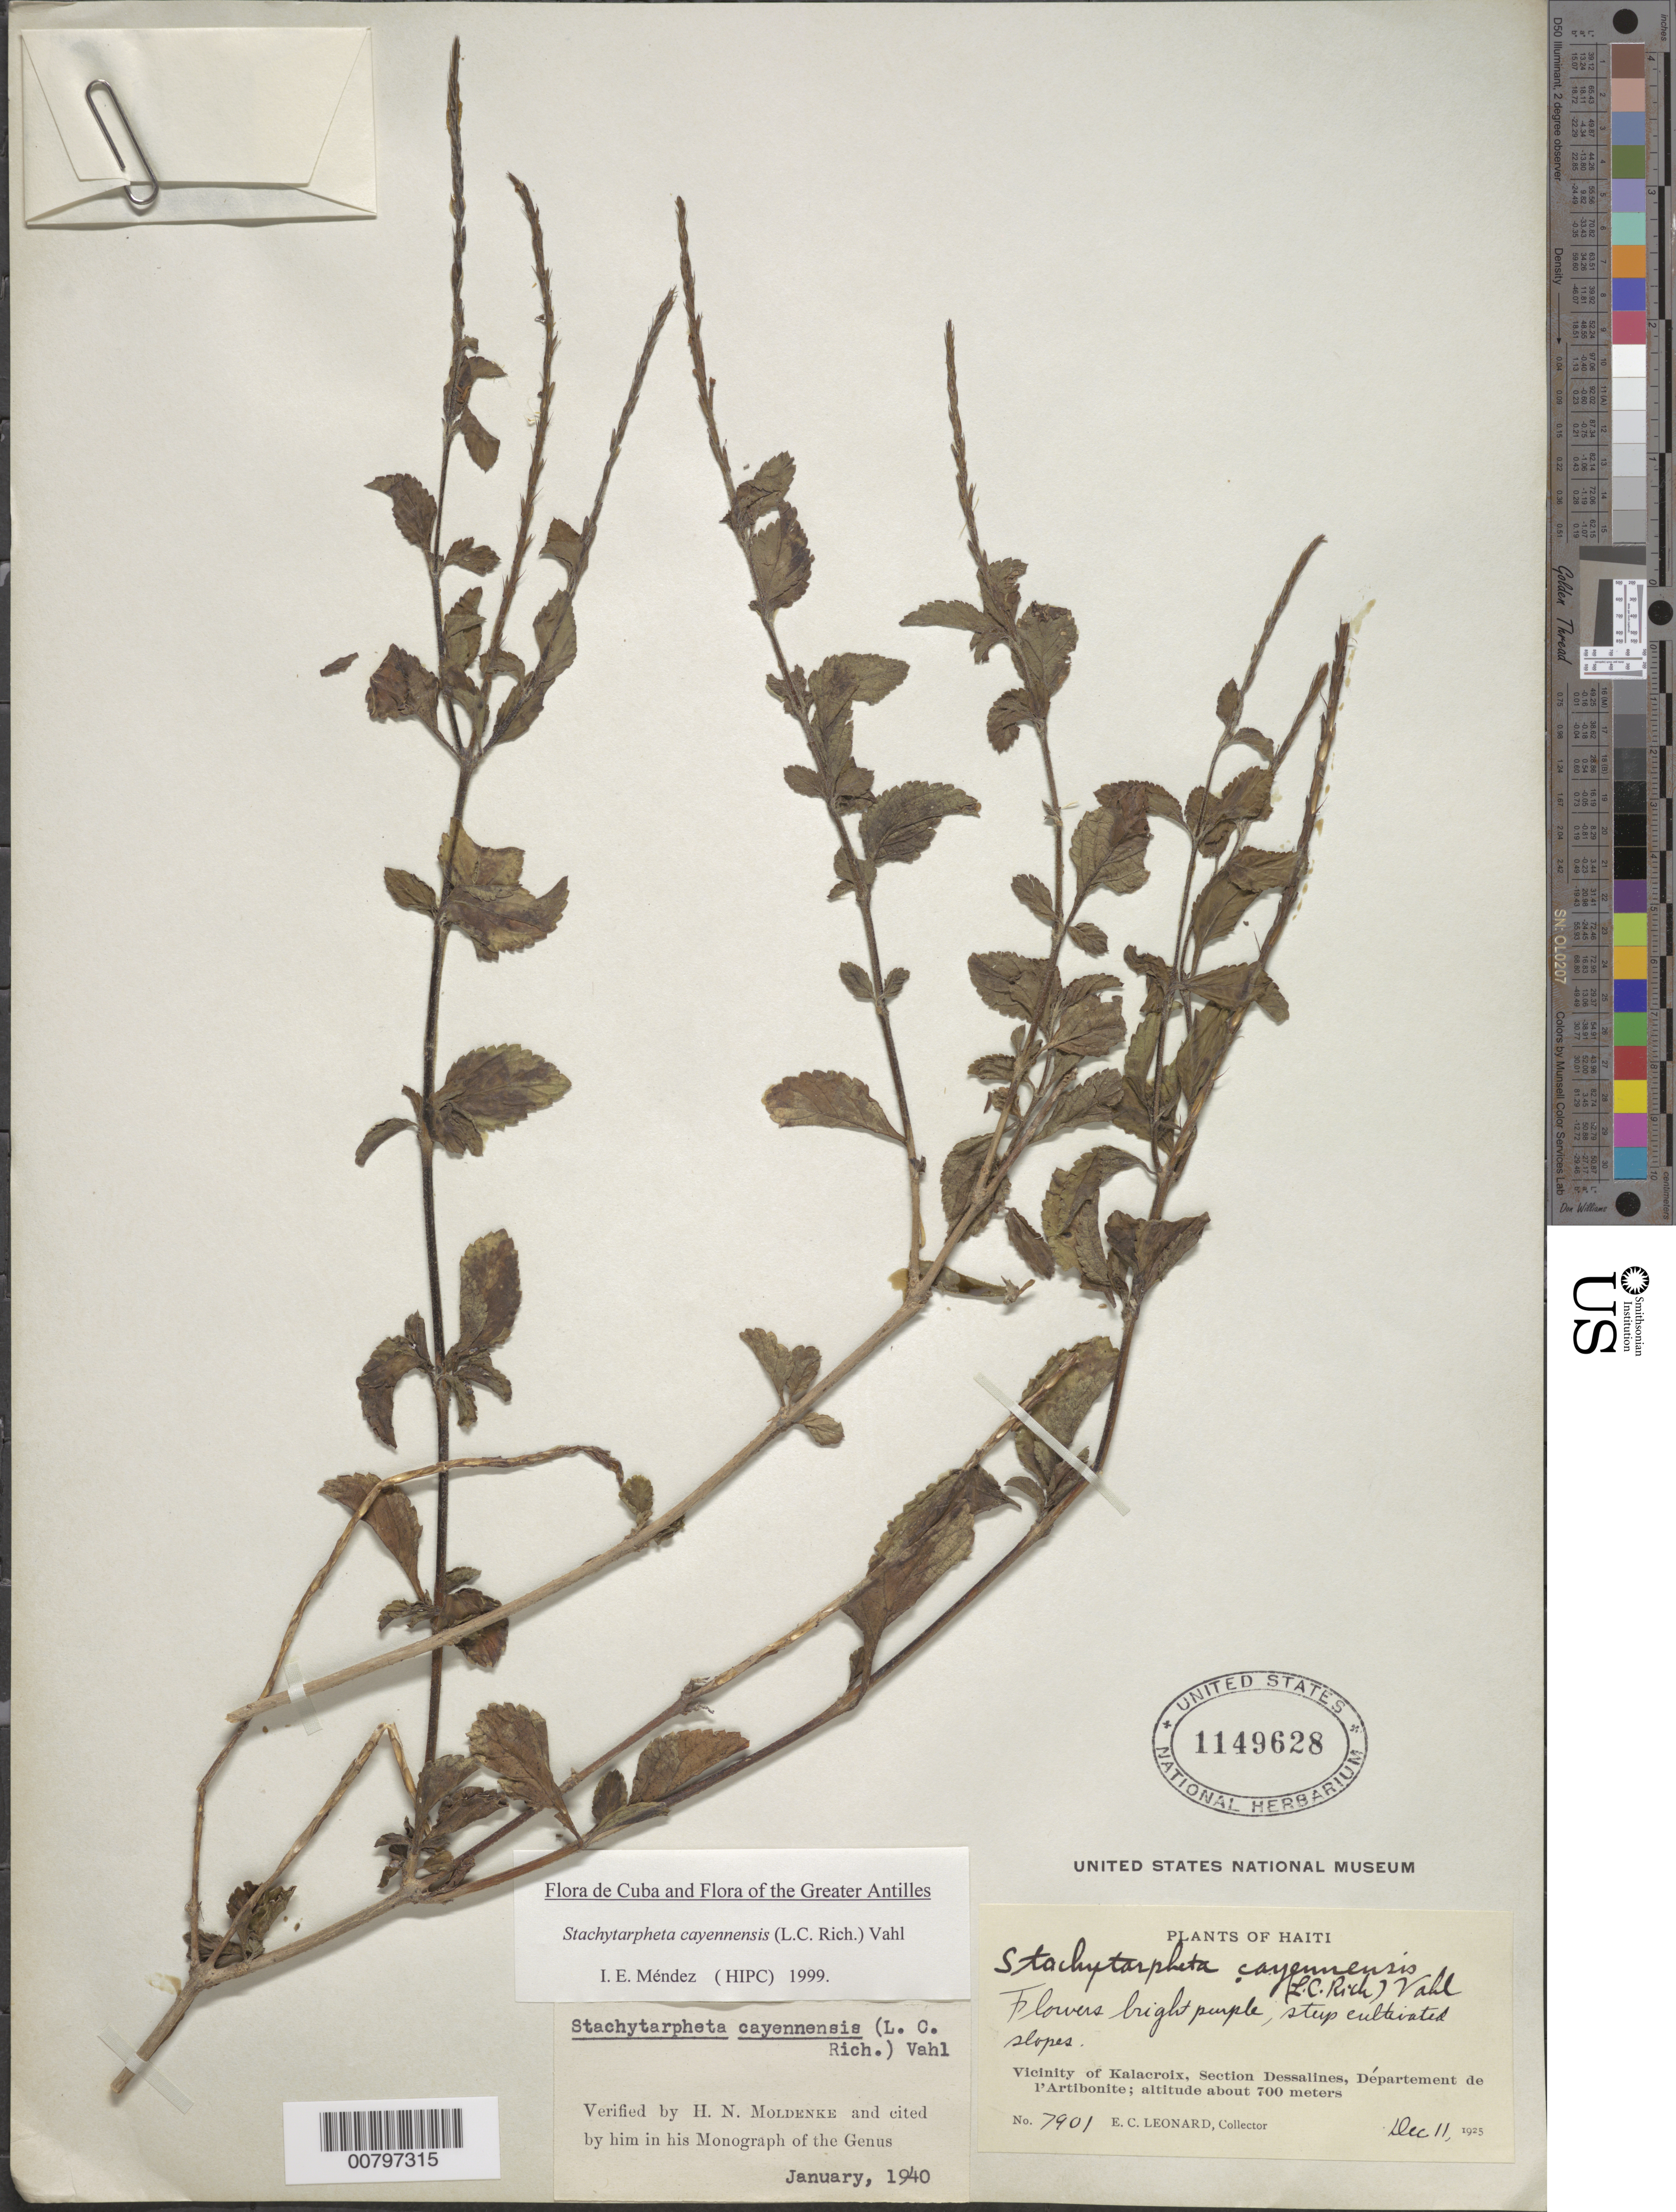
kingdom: Plantae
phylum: Tracheophyta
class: Magnoliopsida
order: Lamiales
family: Verbenaceae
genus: Stachytarpheta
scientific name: Stachytarpheta cayennensis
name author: (Rich.) Vahl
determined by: Méndez, Isidro E., (HIPC)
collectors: E. C. Leonard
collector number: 7901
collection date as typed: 11 Dec 1925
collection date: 1925-12-11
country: Haiti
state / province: Artibonite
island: Hispaniola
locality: Vicinity of Kalacroix, Section Dessalines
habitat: Steep cultivated slopes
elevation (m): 700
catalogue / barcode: US 1149628